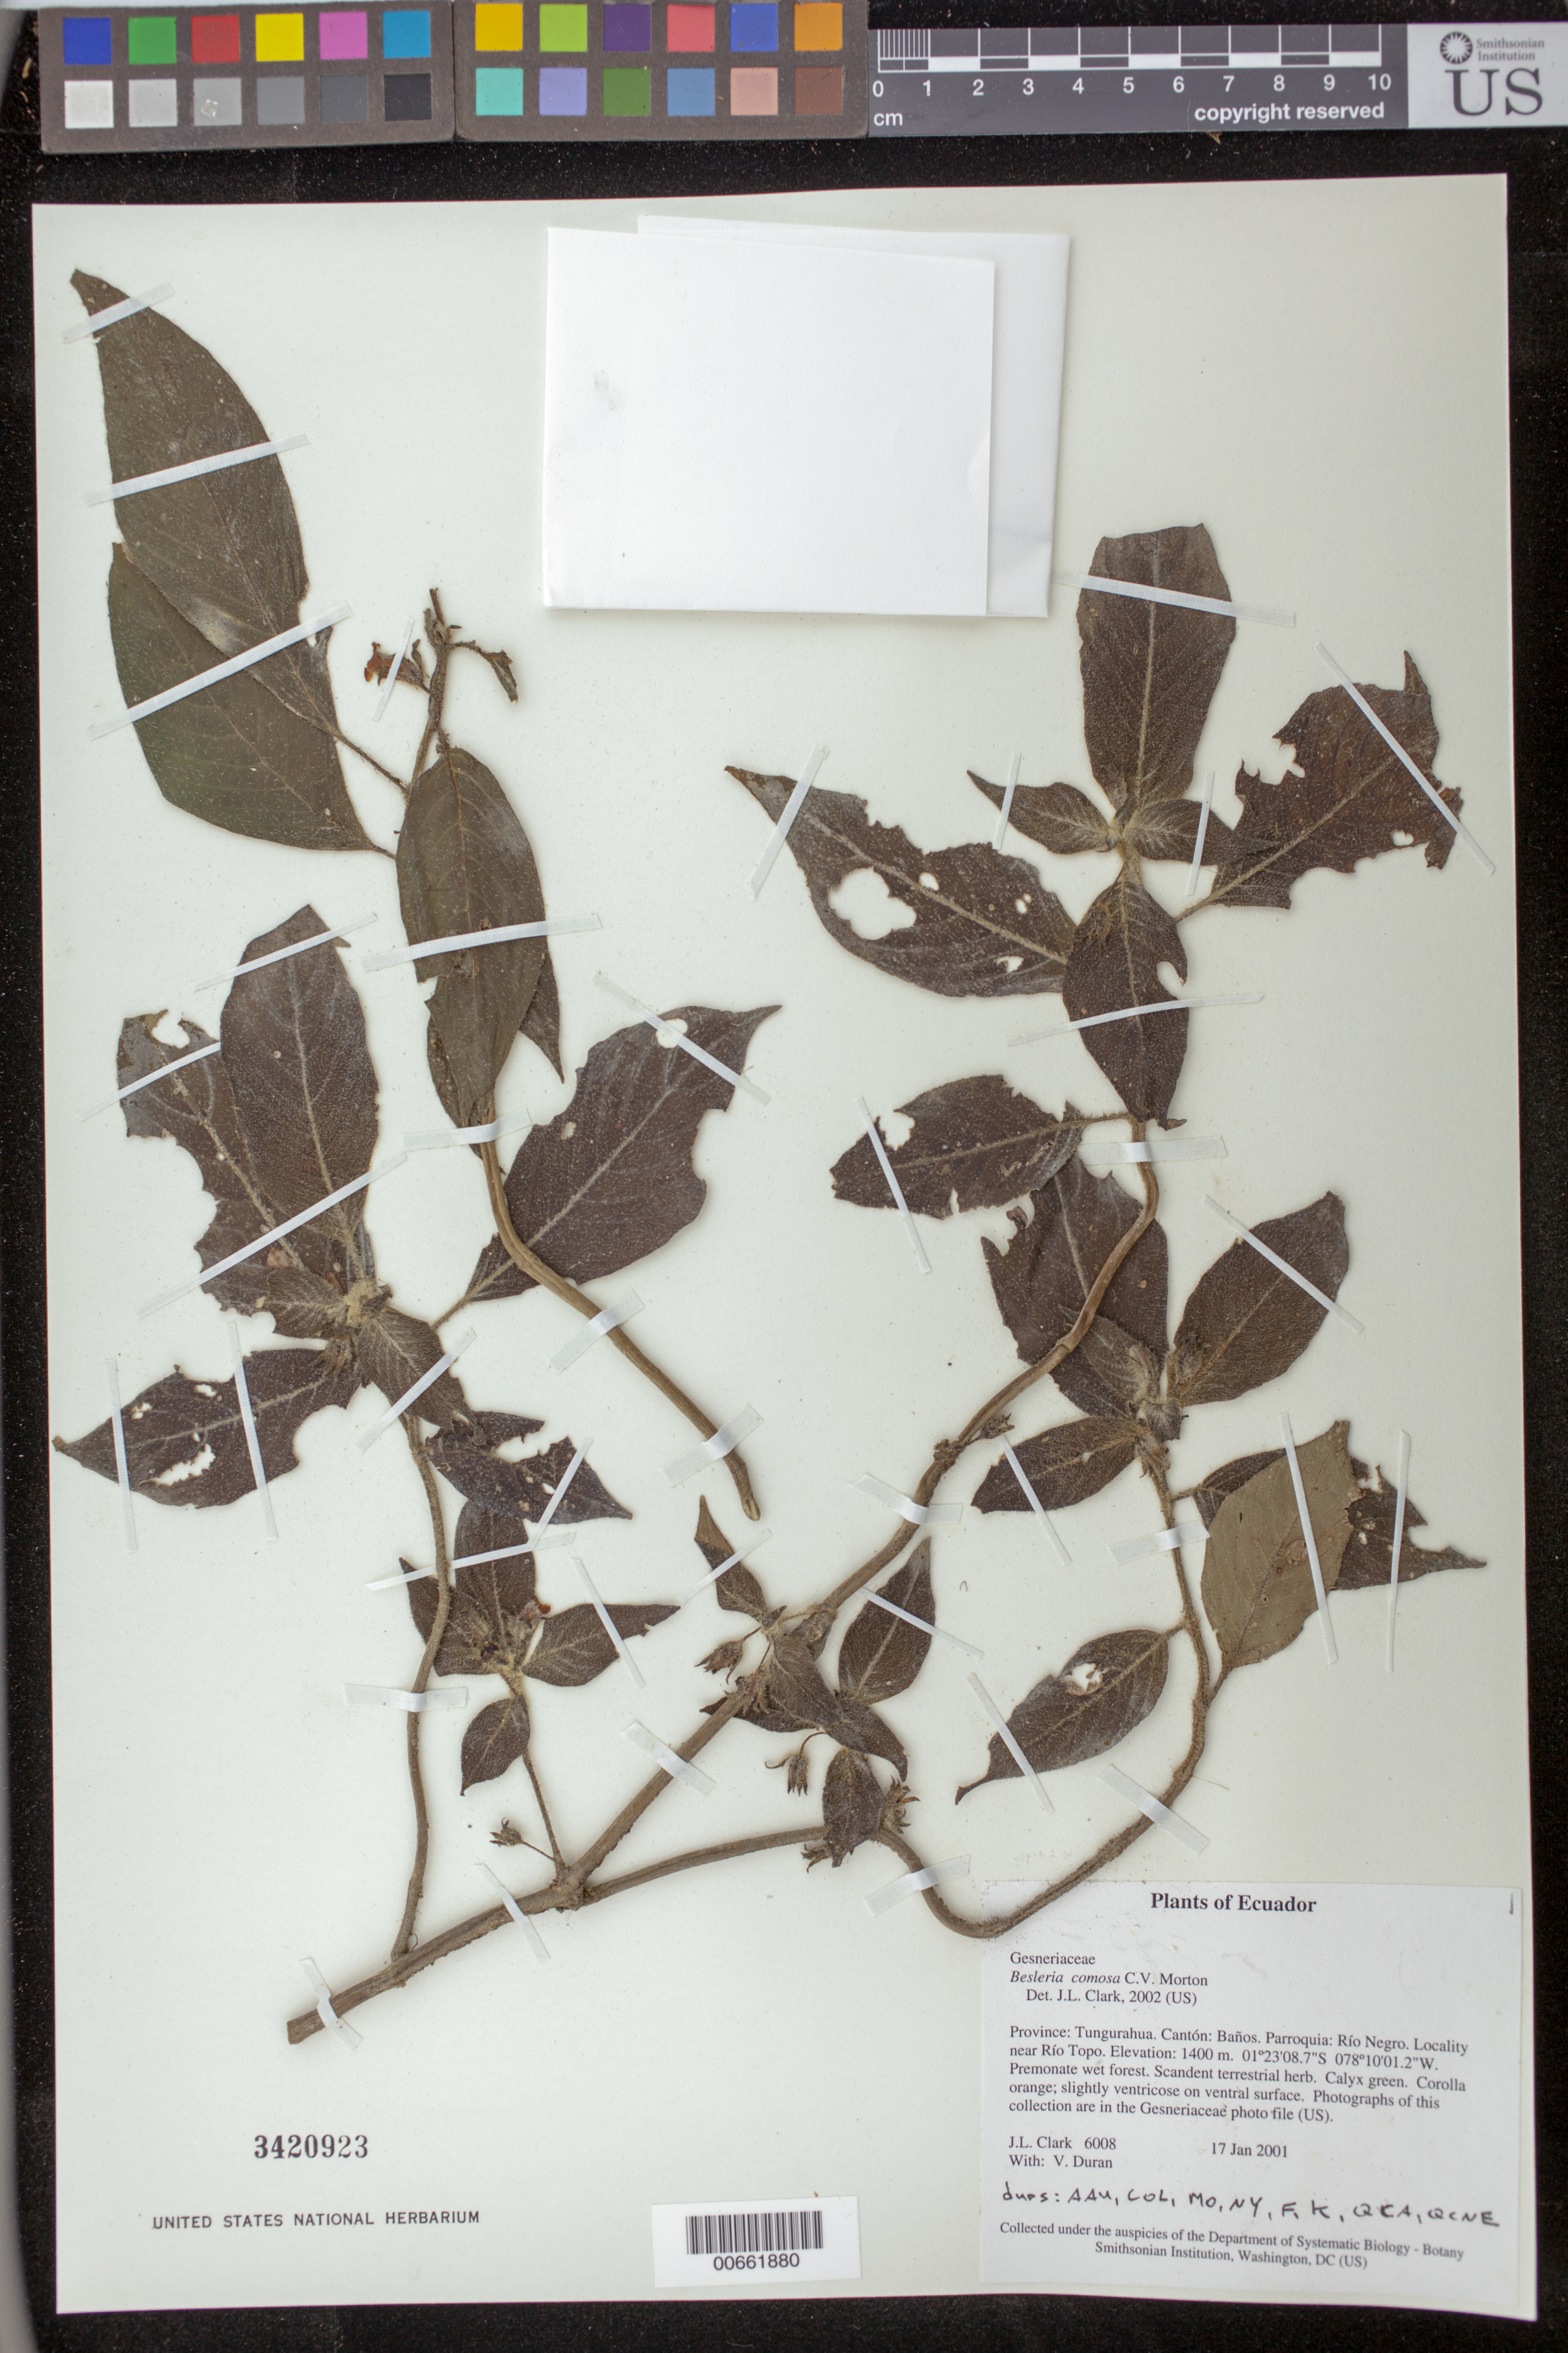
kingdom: Plantae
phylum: Tracheophyta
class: Magnoliopsida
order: Lamiales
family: Gesneriaceae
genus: Besleria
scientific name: Besleria comosa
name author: C.V. Morton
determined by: Clark, J. L., (SEL), The Marie Selby Botanical Garden (UNITED STATES)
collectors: J. L. Clark & V. Duran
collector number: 6008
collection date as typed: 17 Jan 2001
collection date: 2001-01-17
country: Ecuador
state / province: Tungurahua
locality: Cantón: Baños. Parroquia: Río Negro. Locality near Río Topo.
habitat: Premonate wet forest.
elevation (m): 1400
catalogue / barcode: US 3420923